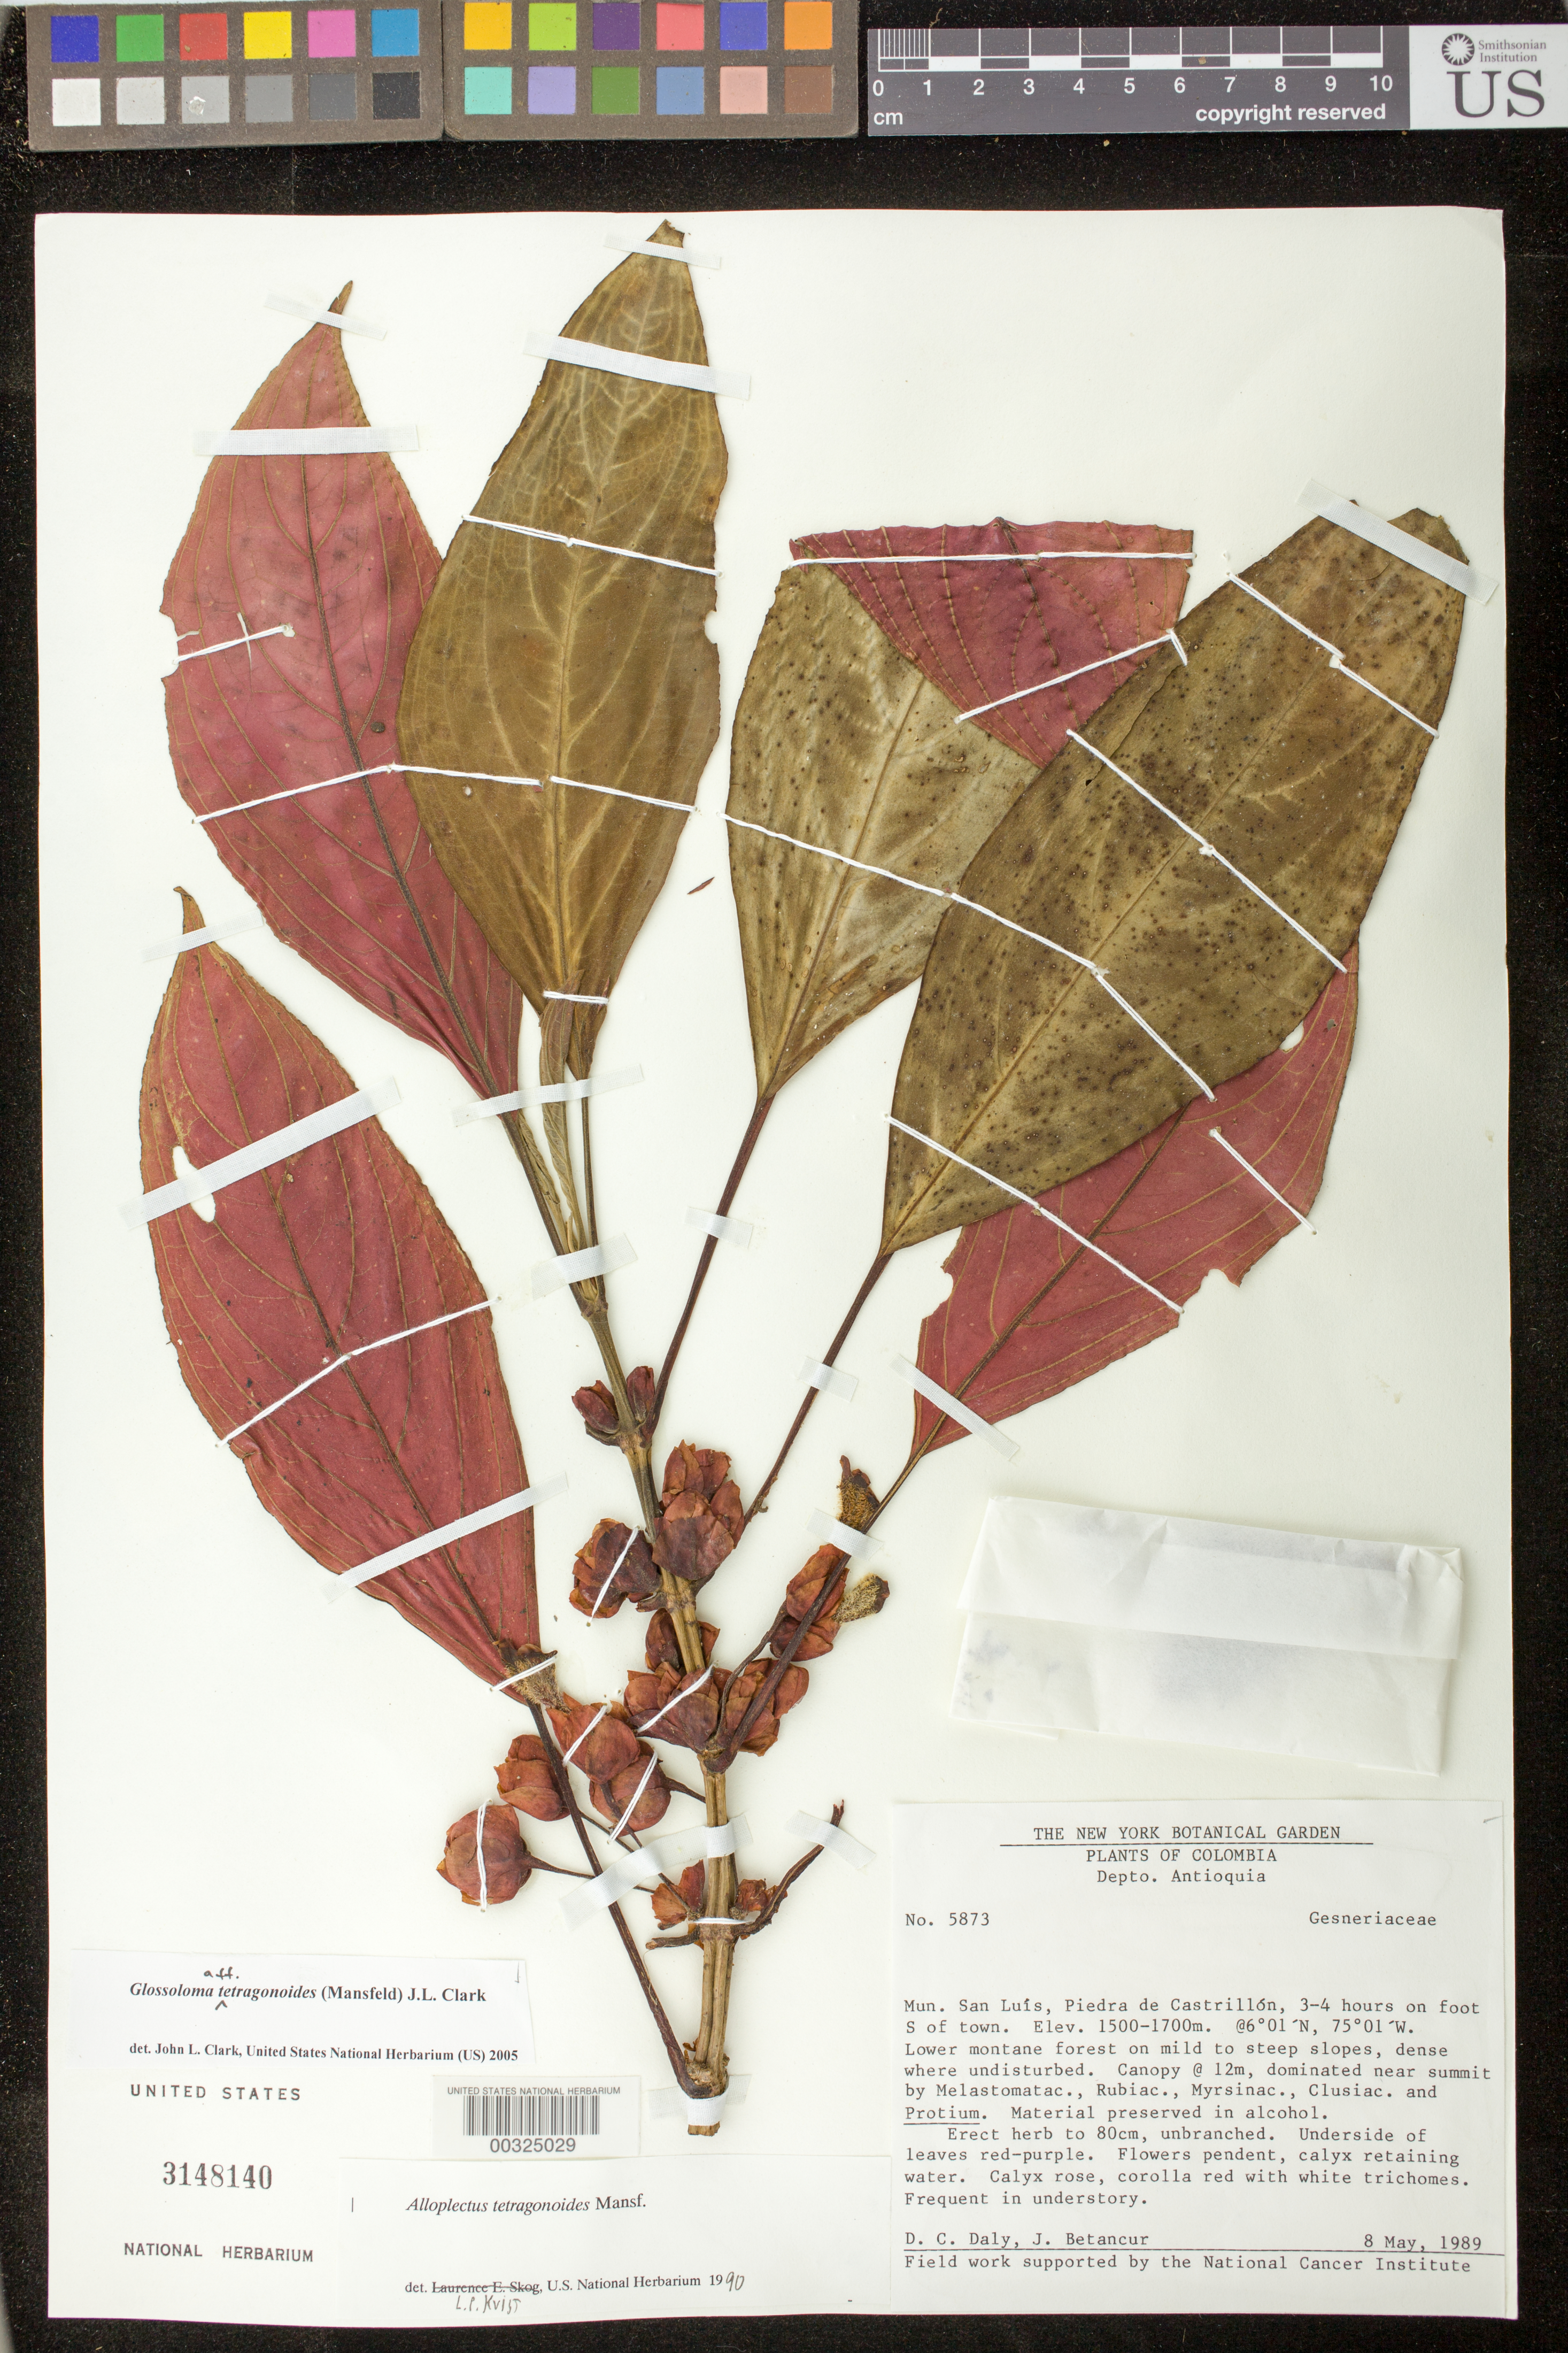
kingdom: Plantae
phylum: Tracheophyta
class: Magnoliopsida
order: Lamiales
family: Gesneriaceae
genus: Glossoloma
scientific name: Glossoloma tetragonoides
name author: (Mansf.) J.L. Clark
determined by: Clark, J. L., (SEL), The Marie Selby Botanical Garden (UNITED STATES)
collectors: D. C. Daly & J. C. Betancur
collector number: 5873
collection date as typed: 08 May 1989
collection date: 1989-05-08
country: Colombia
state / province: Antioquia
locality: Mpio. of San Luis, Piedra de Castrillon, 3-4 hrs on foot S of town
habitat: lower montane forest on mild to steep slopes, dense where undisturbed, canopy @ 12 m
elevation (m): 1500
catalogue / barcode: US 3148140